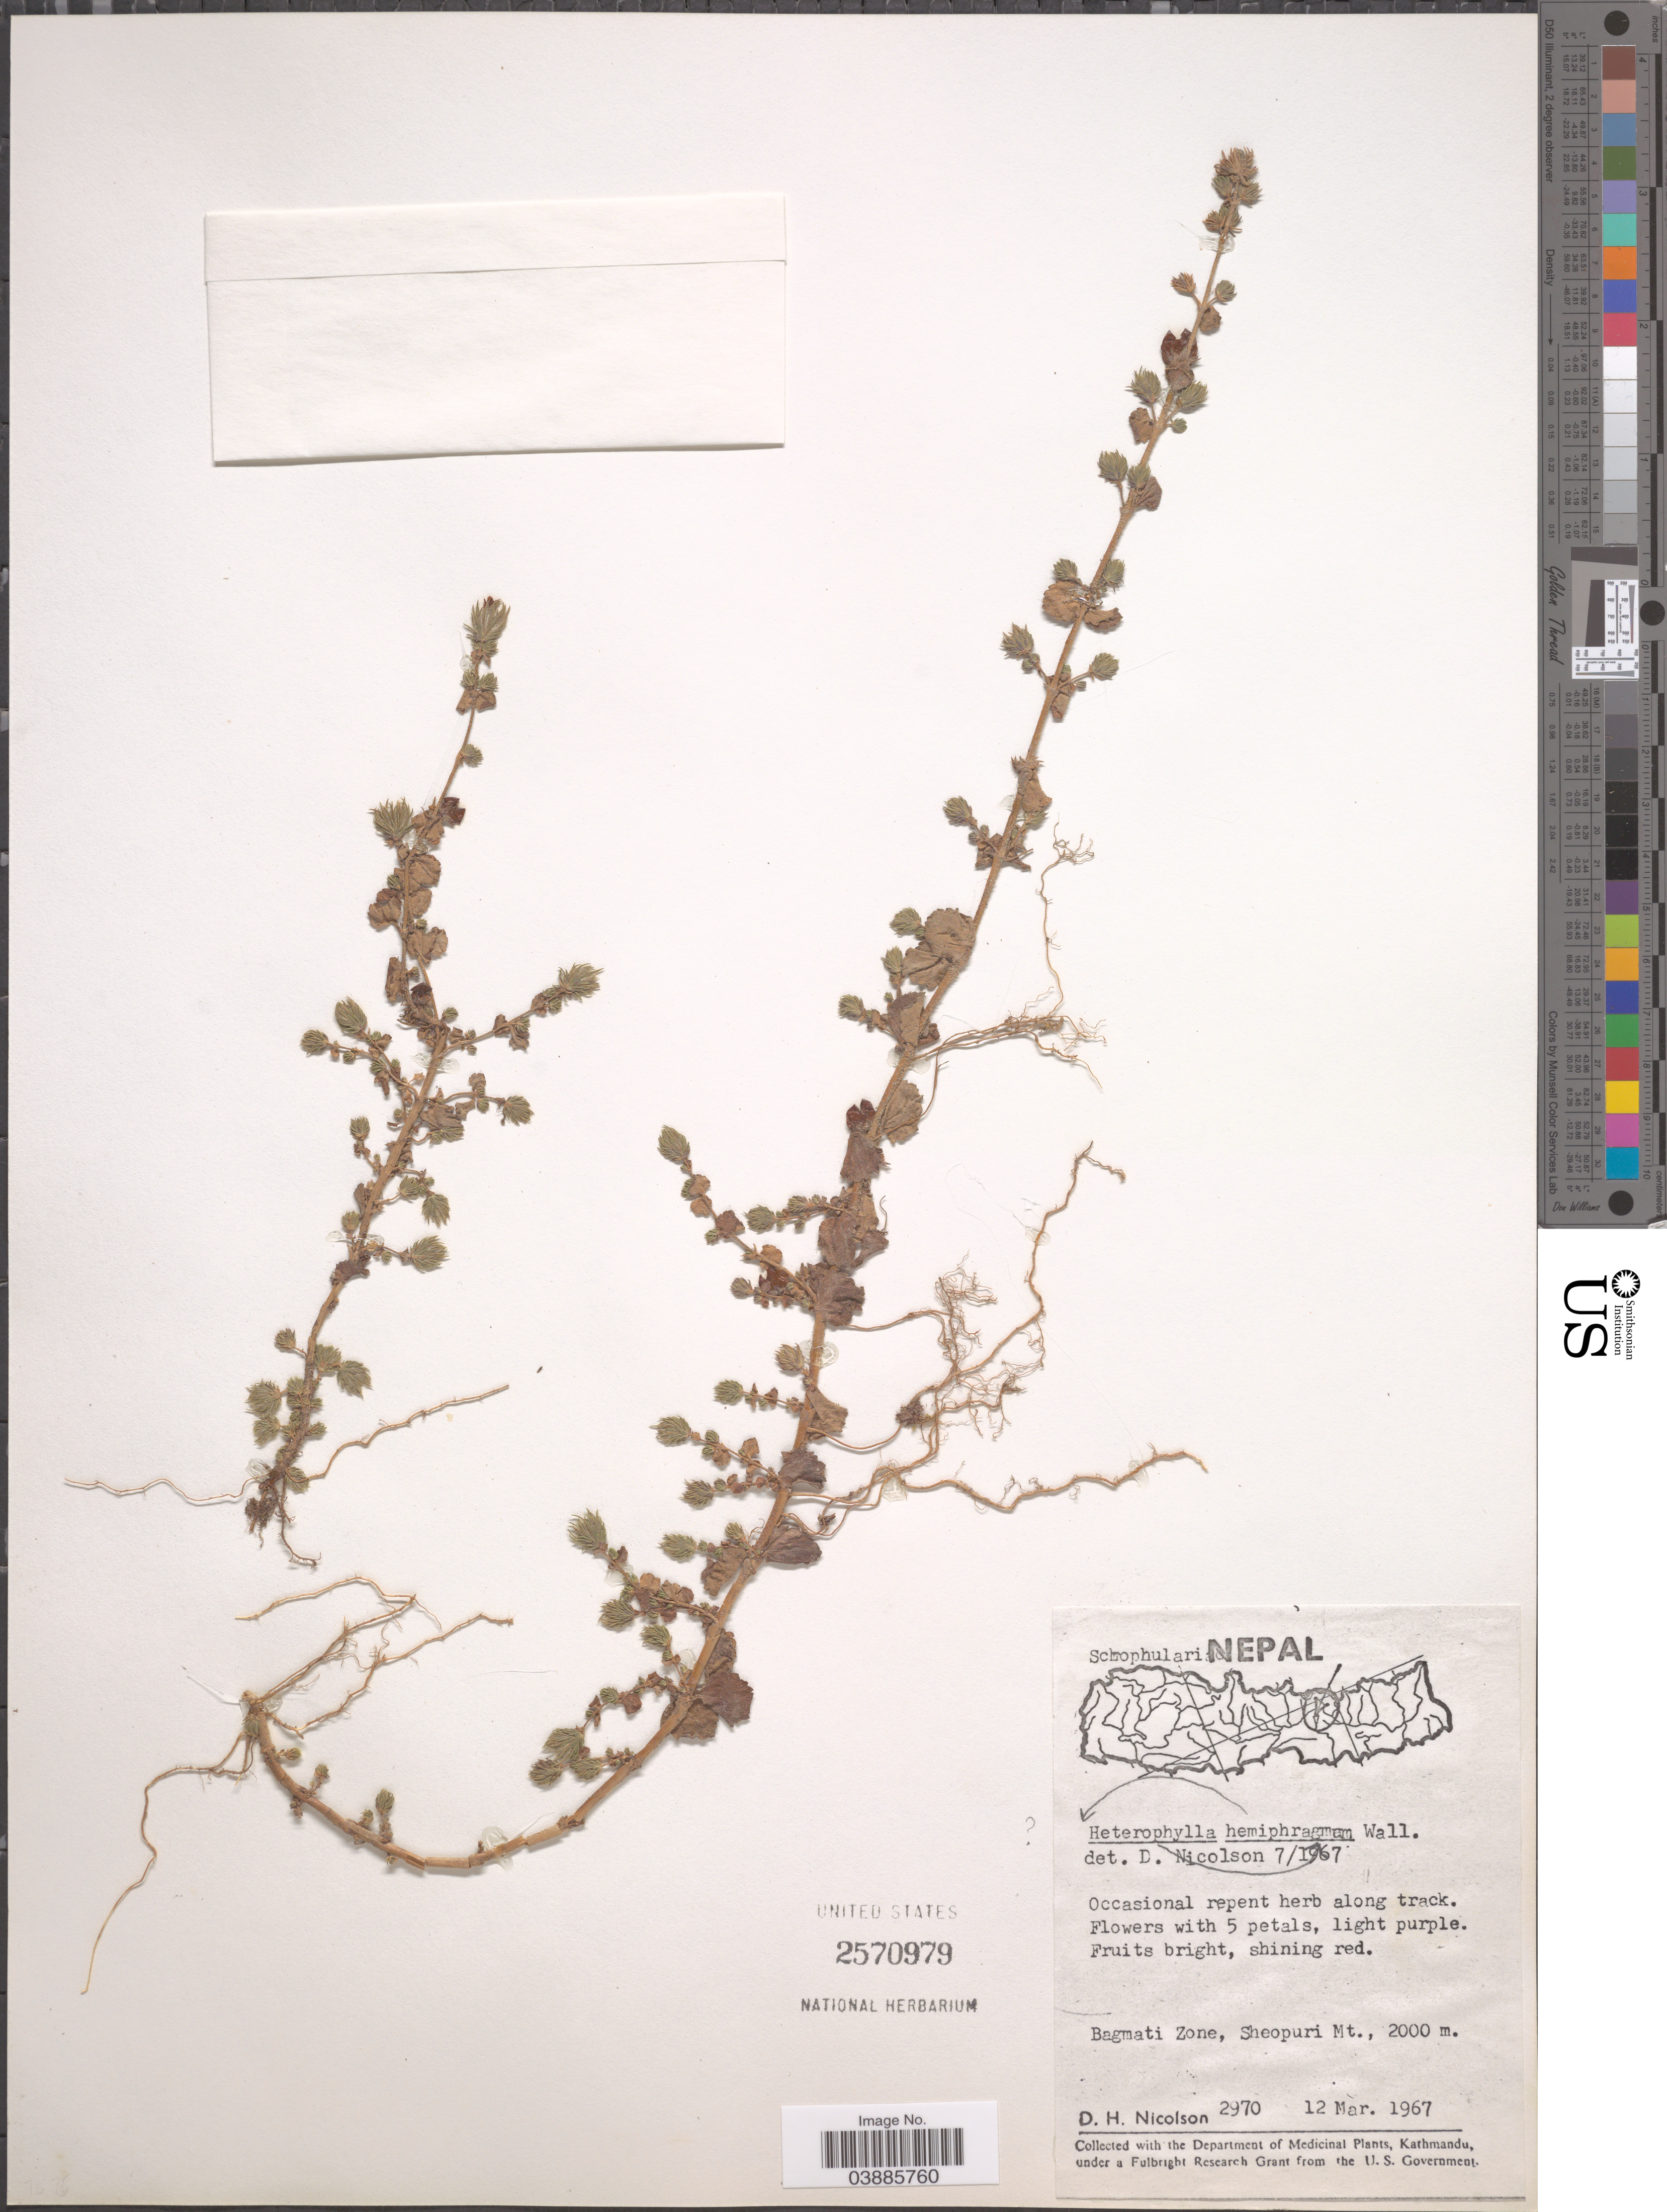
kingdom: Plantae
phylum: Tracheophyta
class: Magnoliopsida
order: Lamiales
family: Plantaginaceae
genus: Hemiphragma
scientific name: Hemiphragma heterophyllum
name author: Wall.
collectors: D. H. Nicolson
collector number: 2970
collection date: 1967-03-12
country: Nepal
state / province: Bagmati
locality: Bagmati Zone, Sheopuri Mt.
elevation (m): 2000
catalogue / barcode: US 2570979